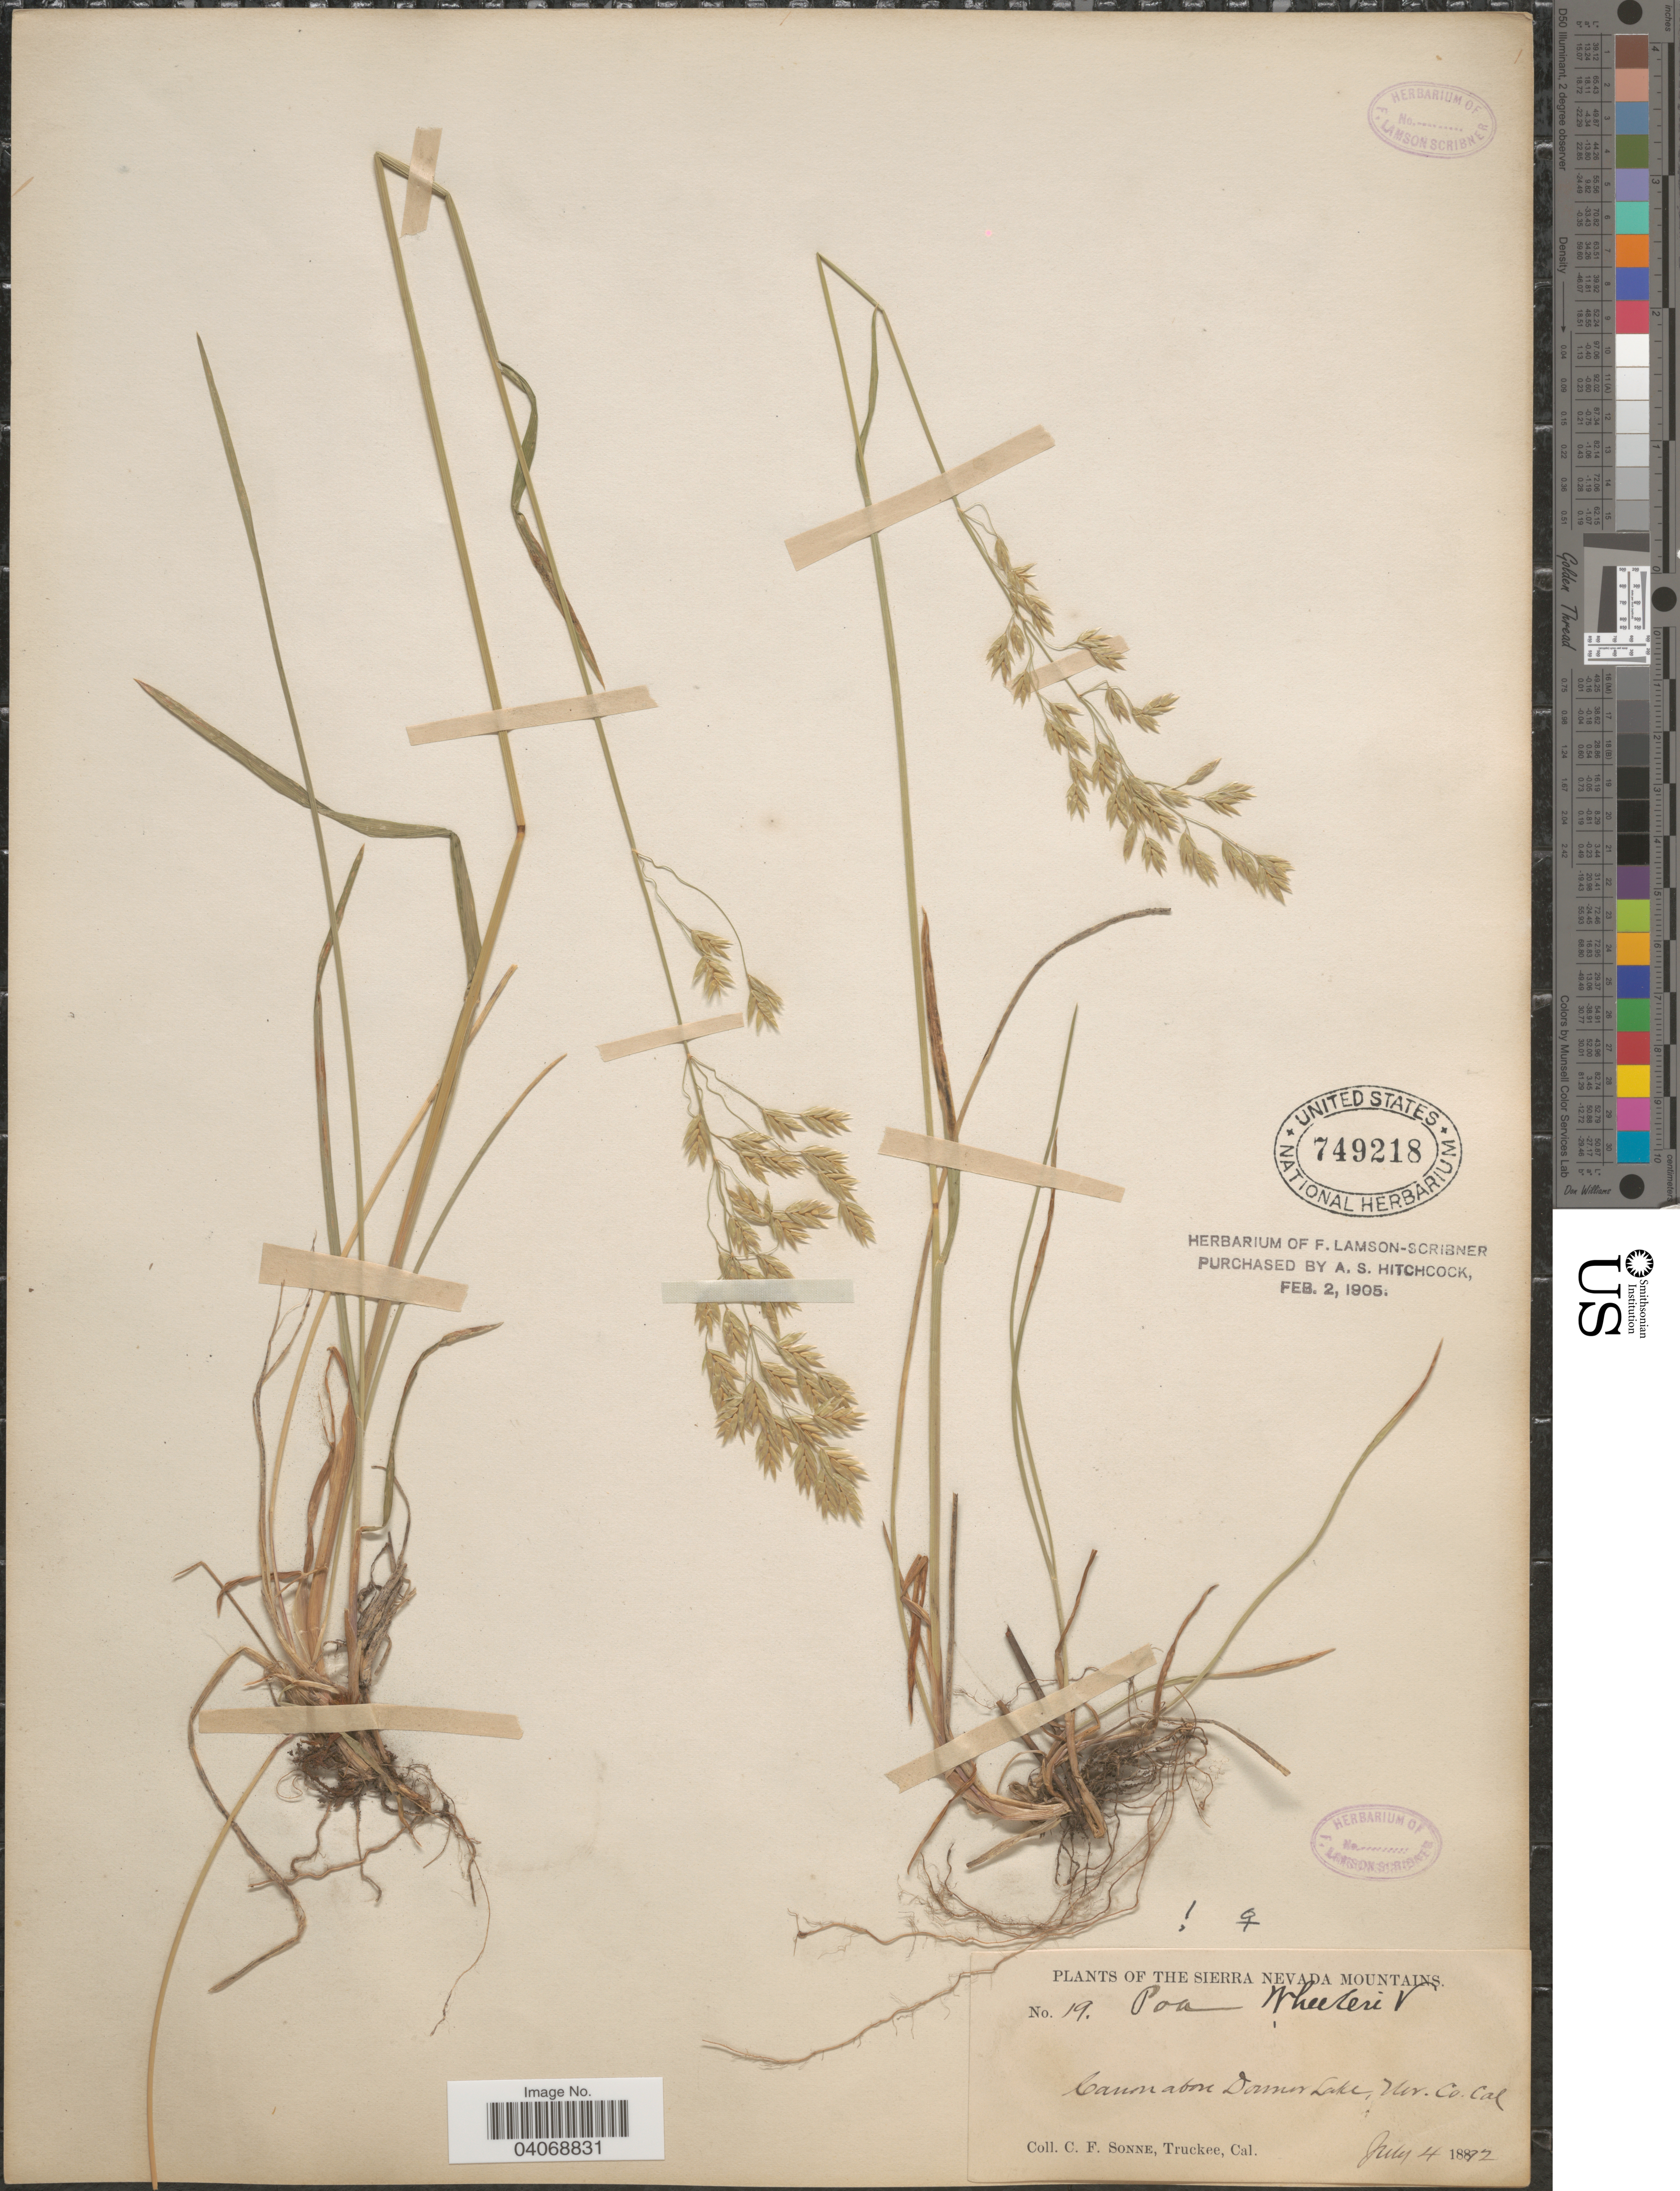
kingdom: Plantae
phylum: Tracheophyta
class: Liliopsida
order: Poales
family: Poaceae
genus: Poa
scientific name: Poa wheeleri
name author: Vasey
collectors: C. Sonne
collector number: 19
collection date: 1892-07-04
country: United States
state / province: California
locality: The Sierra Nevada Mountains. Canon above Donner Lake, Nev. Co.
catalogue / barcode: US 749218